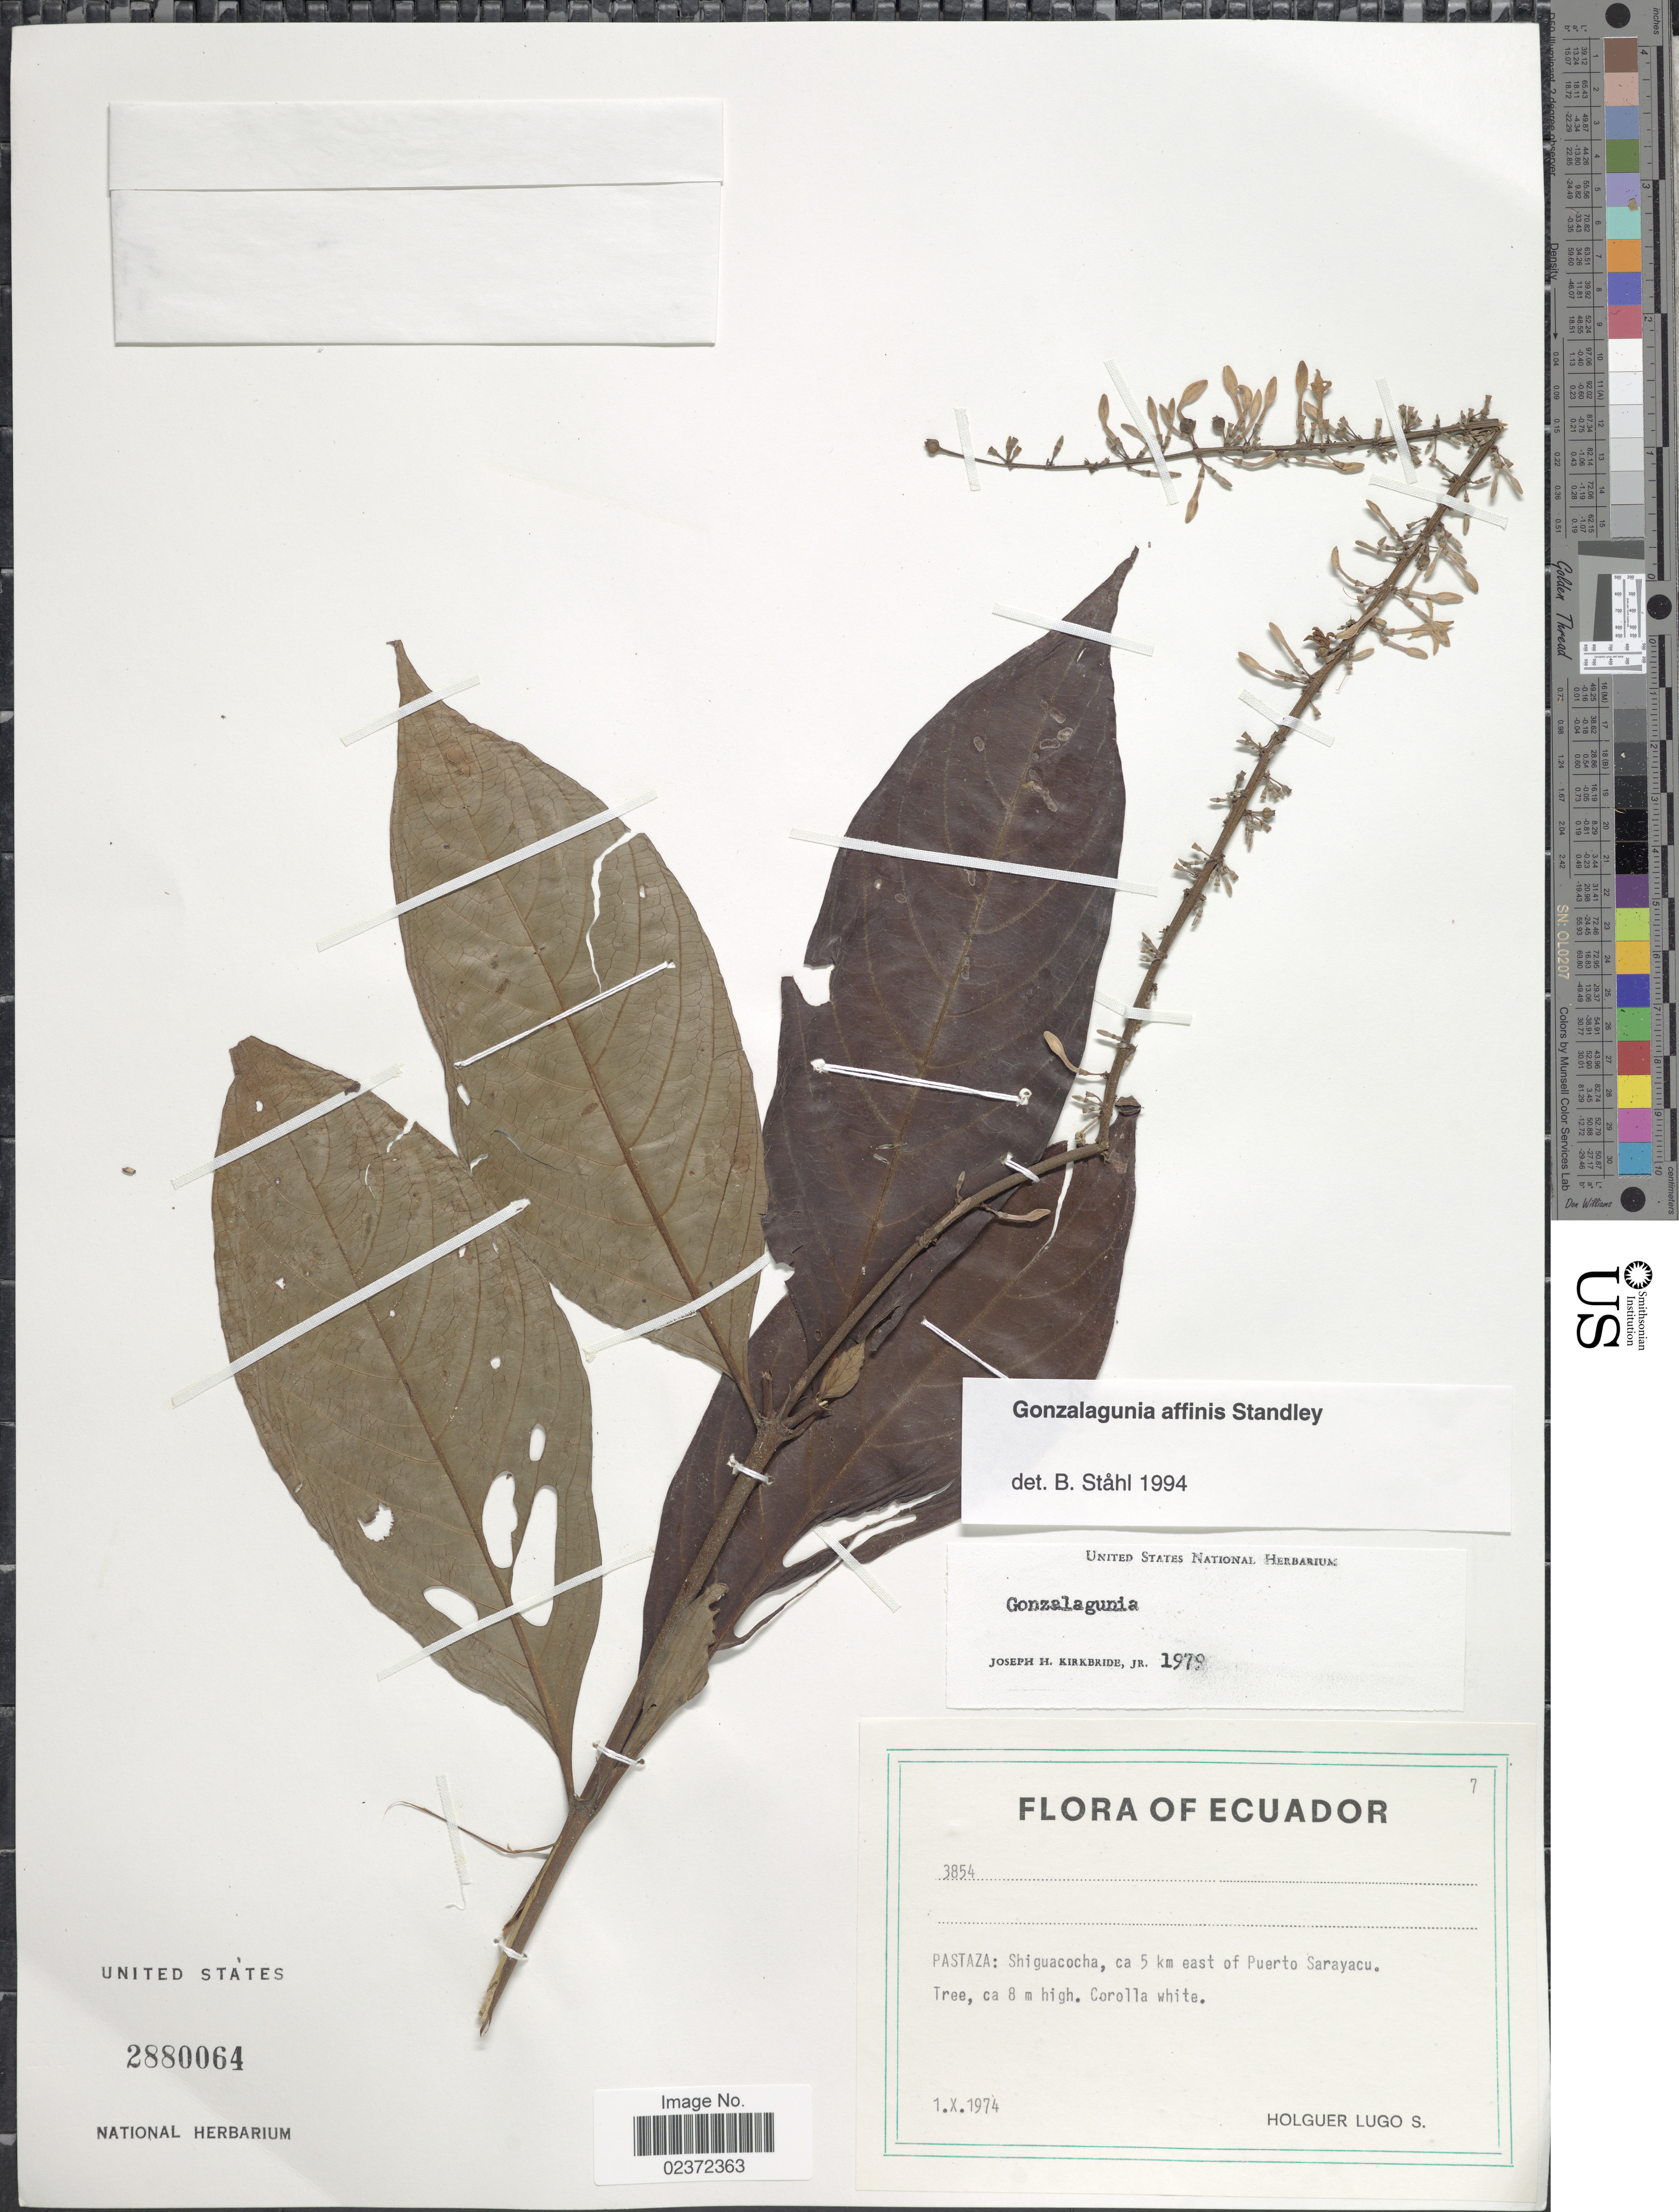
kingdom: Plantae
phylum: Tracheophyta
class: Magnoliopsida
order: Gentianales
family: Rubiaceae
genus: Gonzalagunia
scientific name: Gonzalagunia affinis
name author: Standl. ex Steyerm.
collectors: H. Lugo S.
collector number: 3854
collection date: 1974-10-01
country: Ecuador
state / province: Pastaza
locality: Shiguacocha, ca 5 km east of Puerto Sarayacu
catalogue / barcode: US 2880064